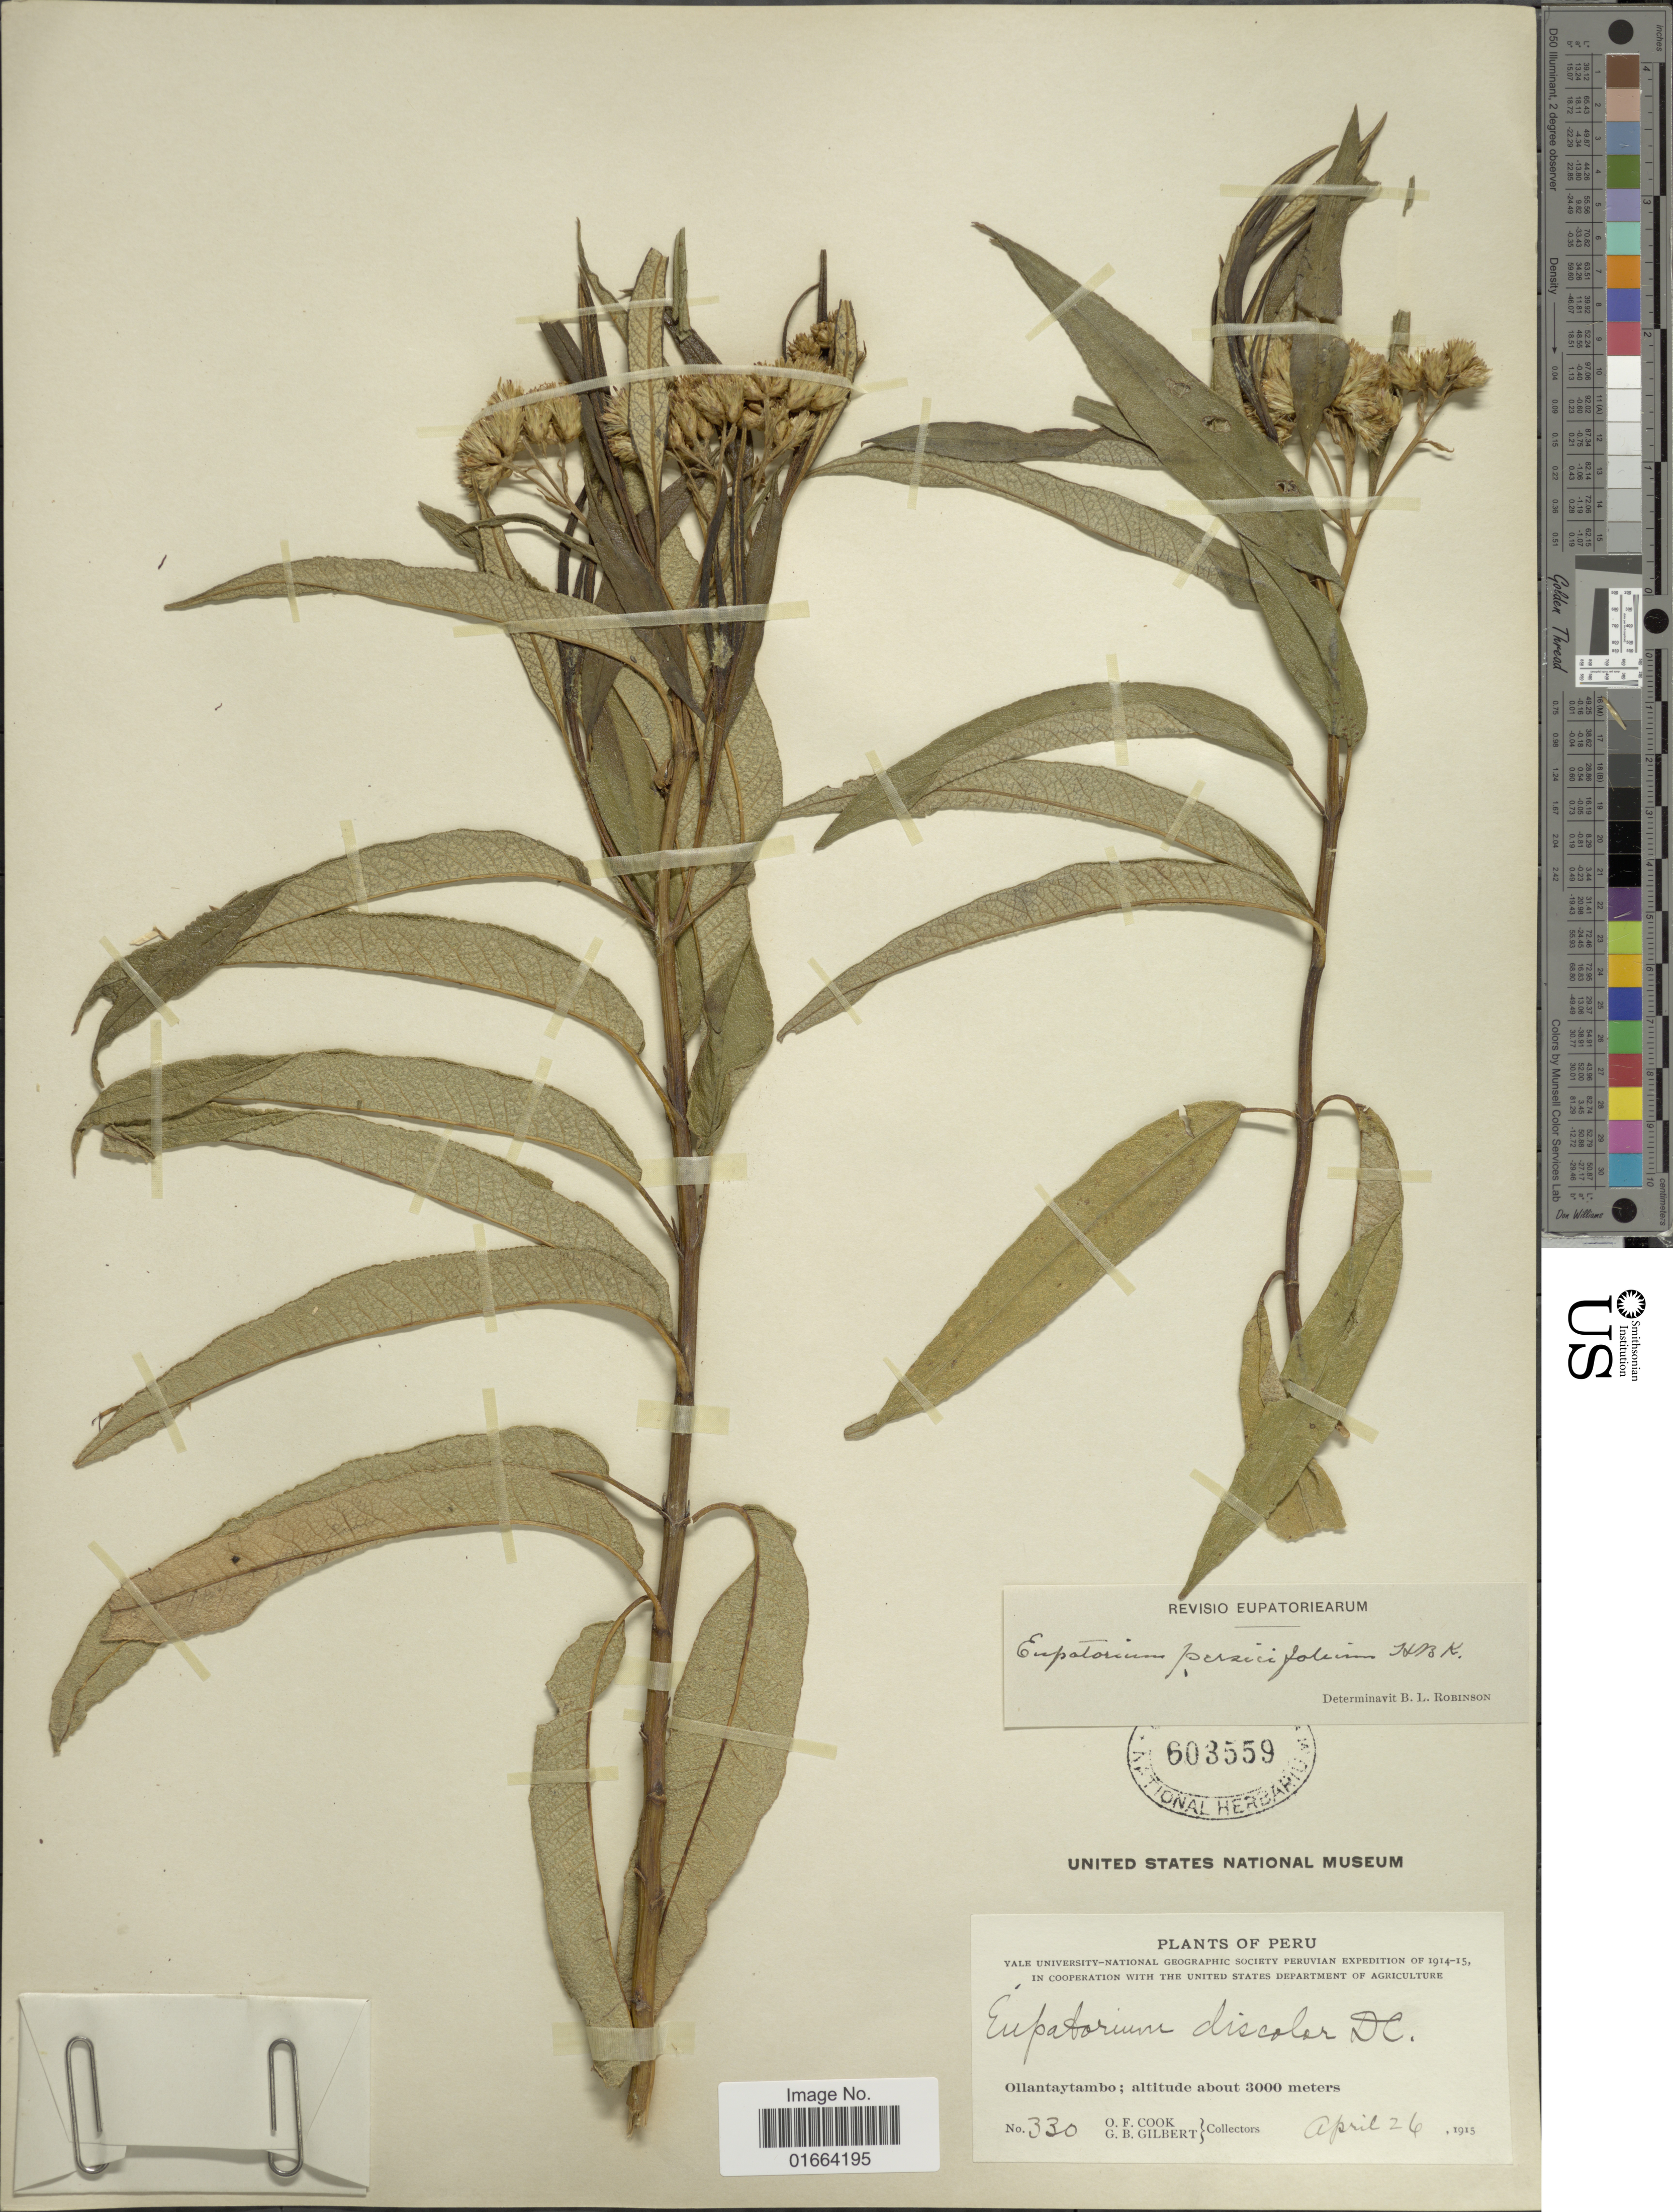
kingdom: Plantae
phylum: Tracheophyta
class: Magnoliopsida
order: Asterales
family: Asteraceae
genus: Aristeguietia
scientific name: Aristeguietia discolor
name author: (DC.) R.M. King & H. Rob.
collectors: O. F. Cook & G. B. Gilbert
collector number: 330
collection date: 1915-04-26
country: Peru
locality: Ollantaytambo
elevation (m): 3000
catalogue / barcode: US 603559